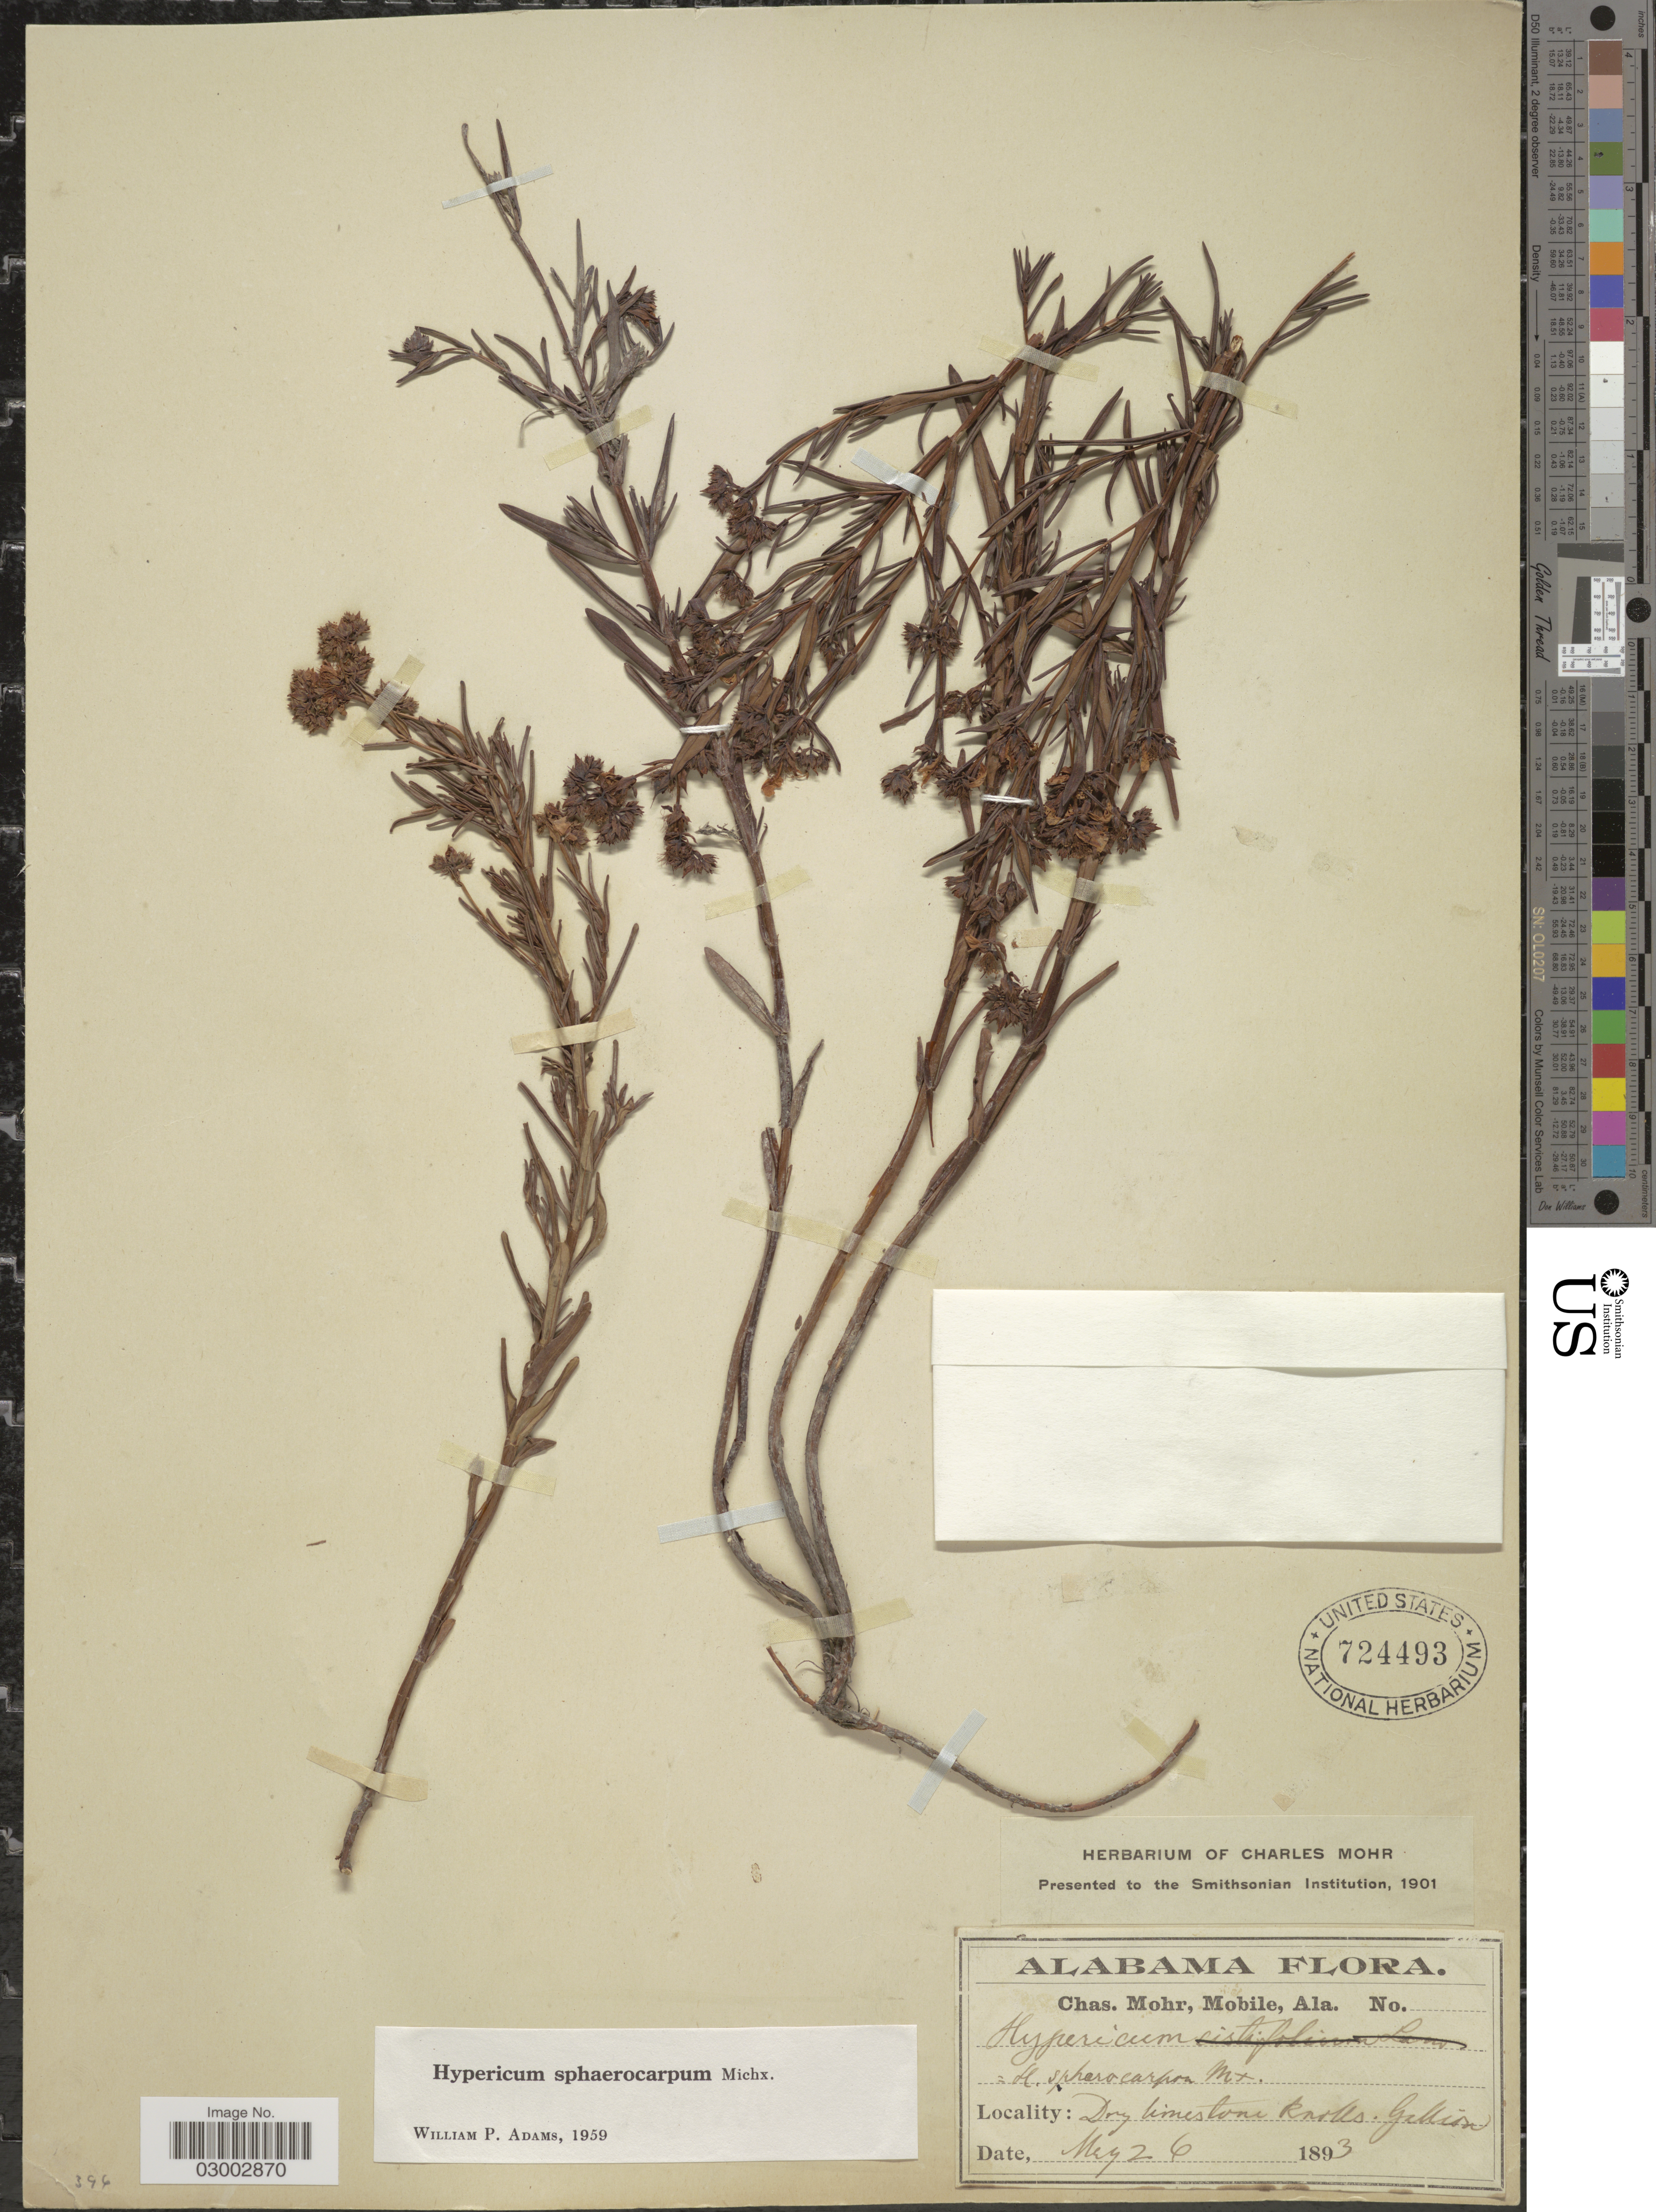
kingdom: Plantae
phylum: Tracheophyta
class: Magnoliopsida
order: Malpighiales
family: Hypericaceae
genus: Hypericum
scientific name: Hypericum sphaerocarpum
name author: Michx.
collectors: Mohr, C. T. (herbarium)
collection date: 1893-05-26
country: United States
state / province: Alabama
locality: Dry limestone knolls. Gallion.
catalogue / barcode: US 724493